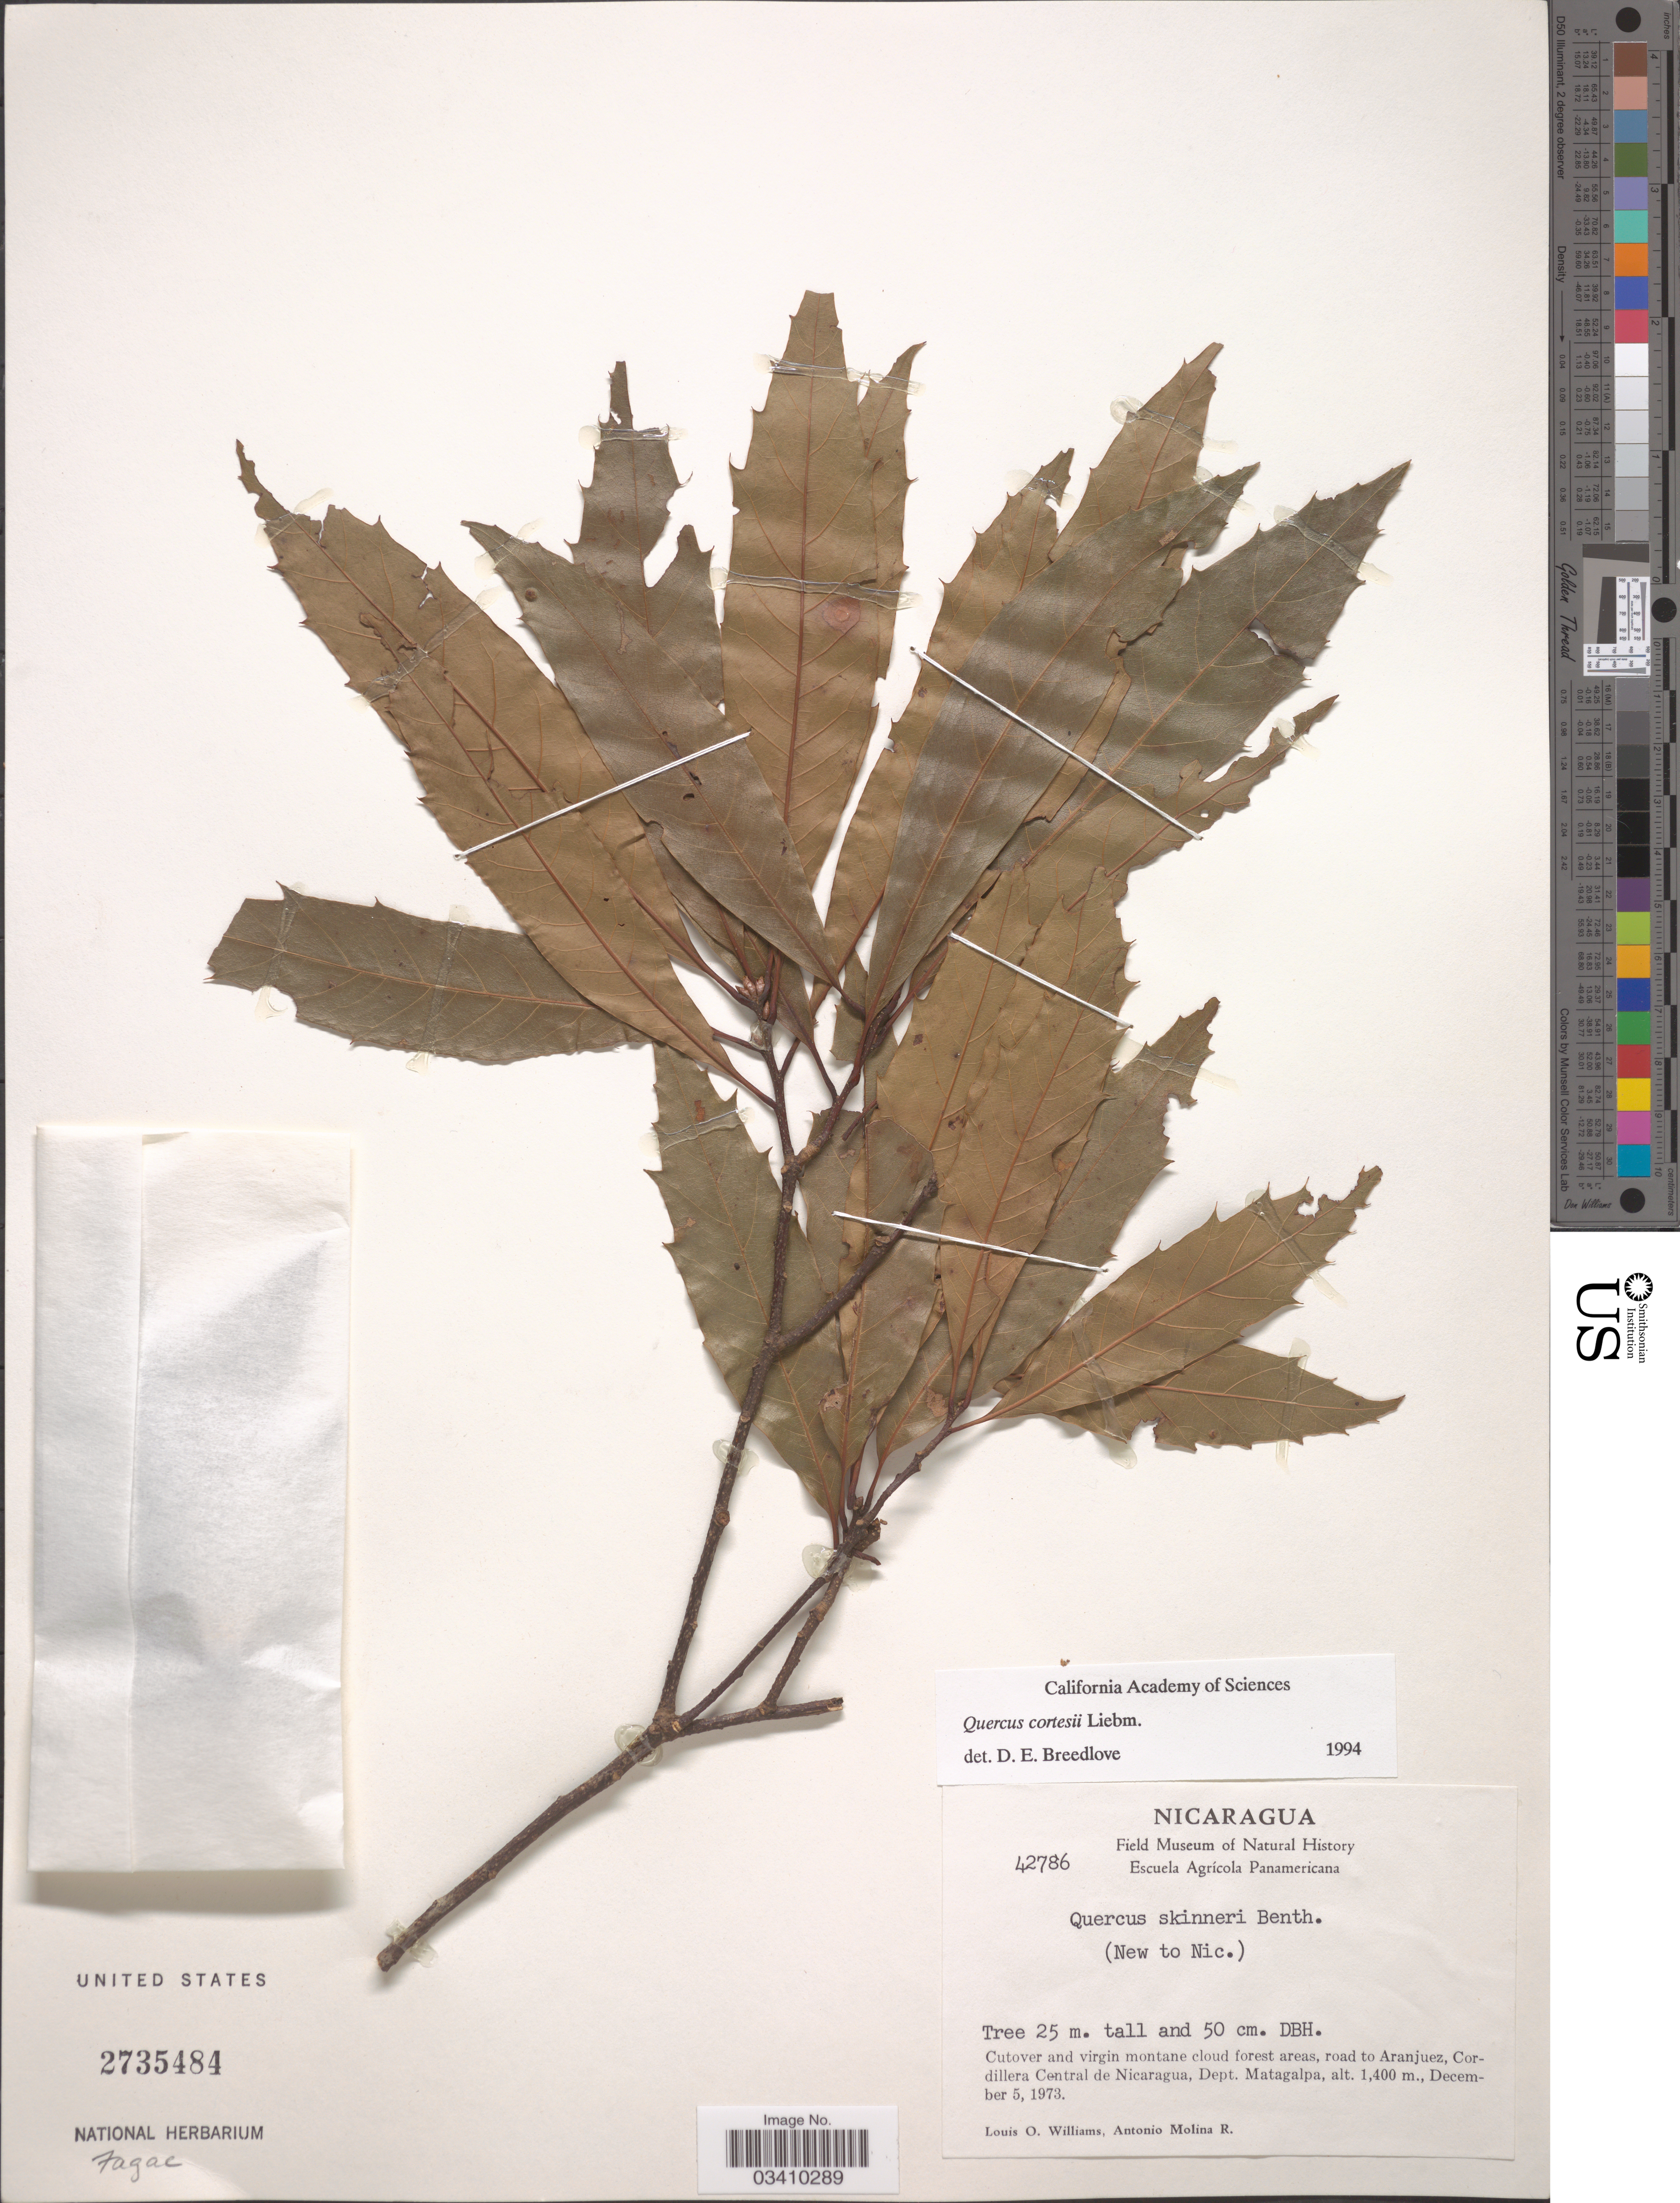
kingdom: Plantae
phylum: Tracheophyta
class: Magnoliopsida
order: Fagales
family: Fagaceae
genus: Quercus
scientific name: Quercus cortesii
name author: Liebm.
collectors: L. O. Williams & A. Molina R.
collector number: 42786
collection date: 1973-12-05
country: Nicaragua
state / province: Matagalpa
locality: Road to Aranjuez, Cordillera Central de Nicaragua, Dept. Matagalpa.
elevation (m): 1400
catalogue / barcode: US 2735484